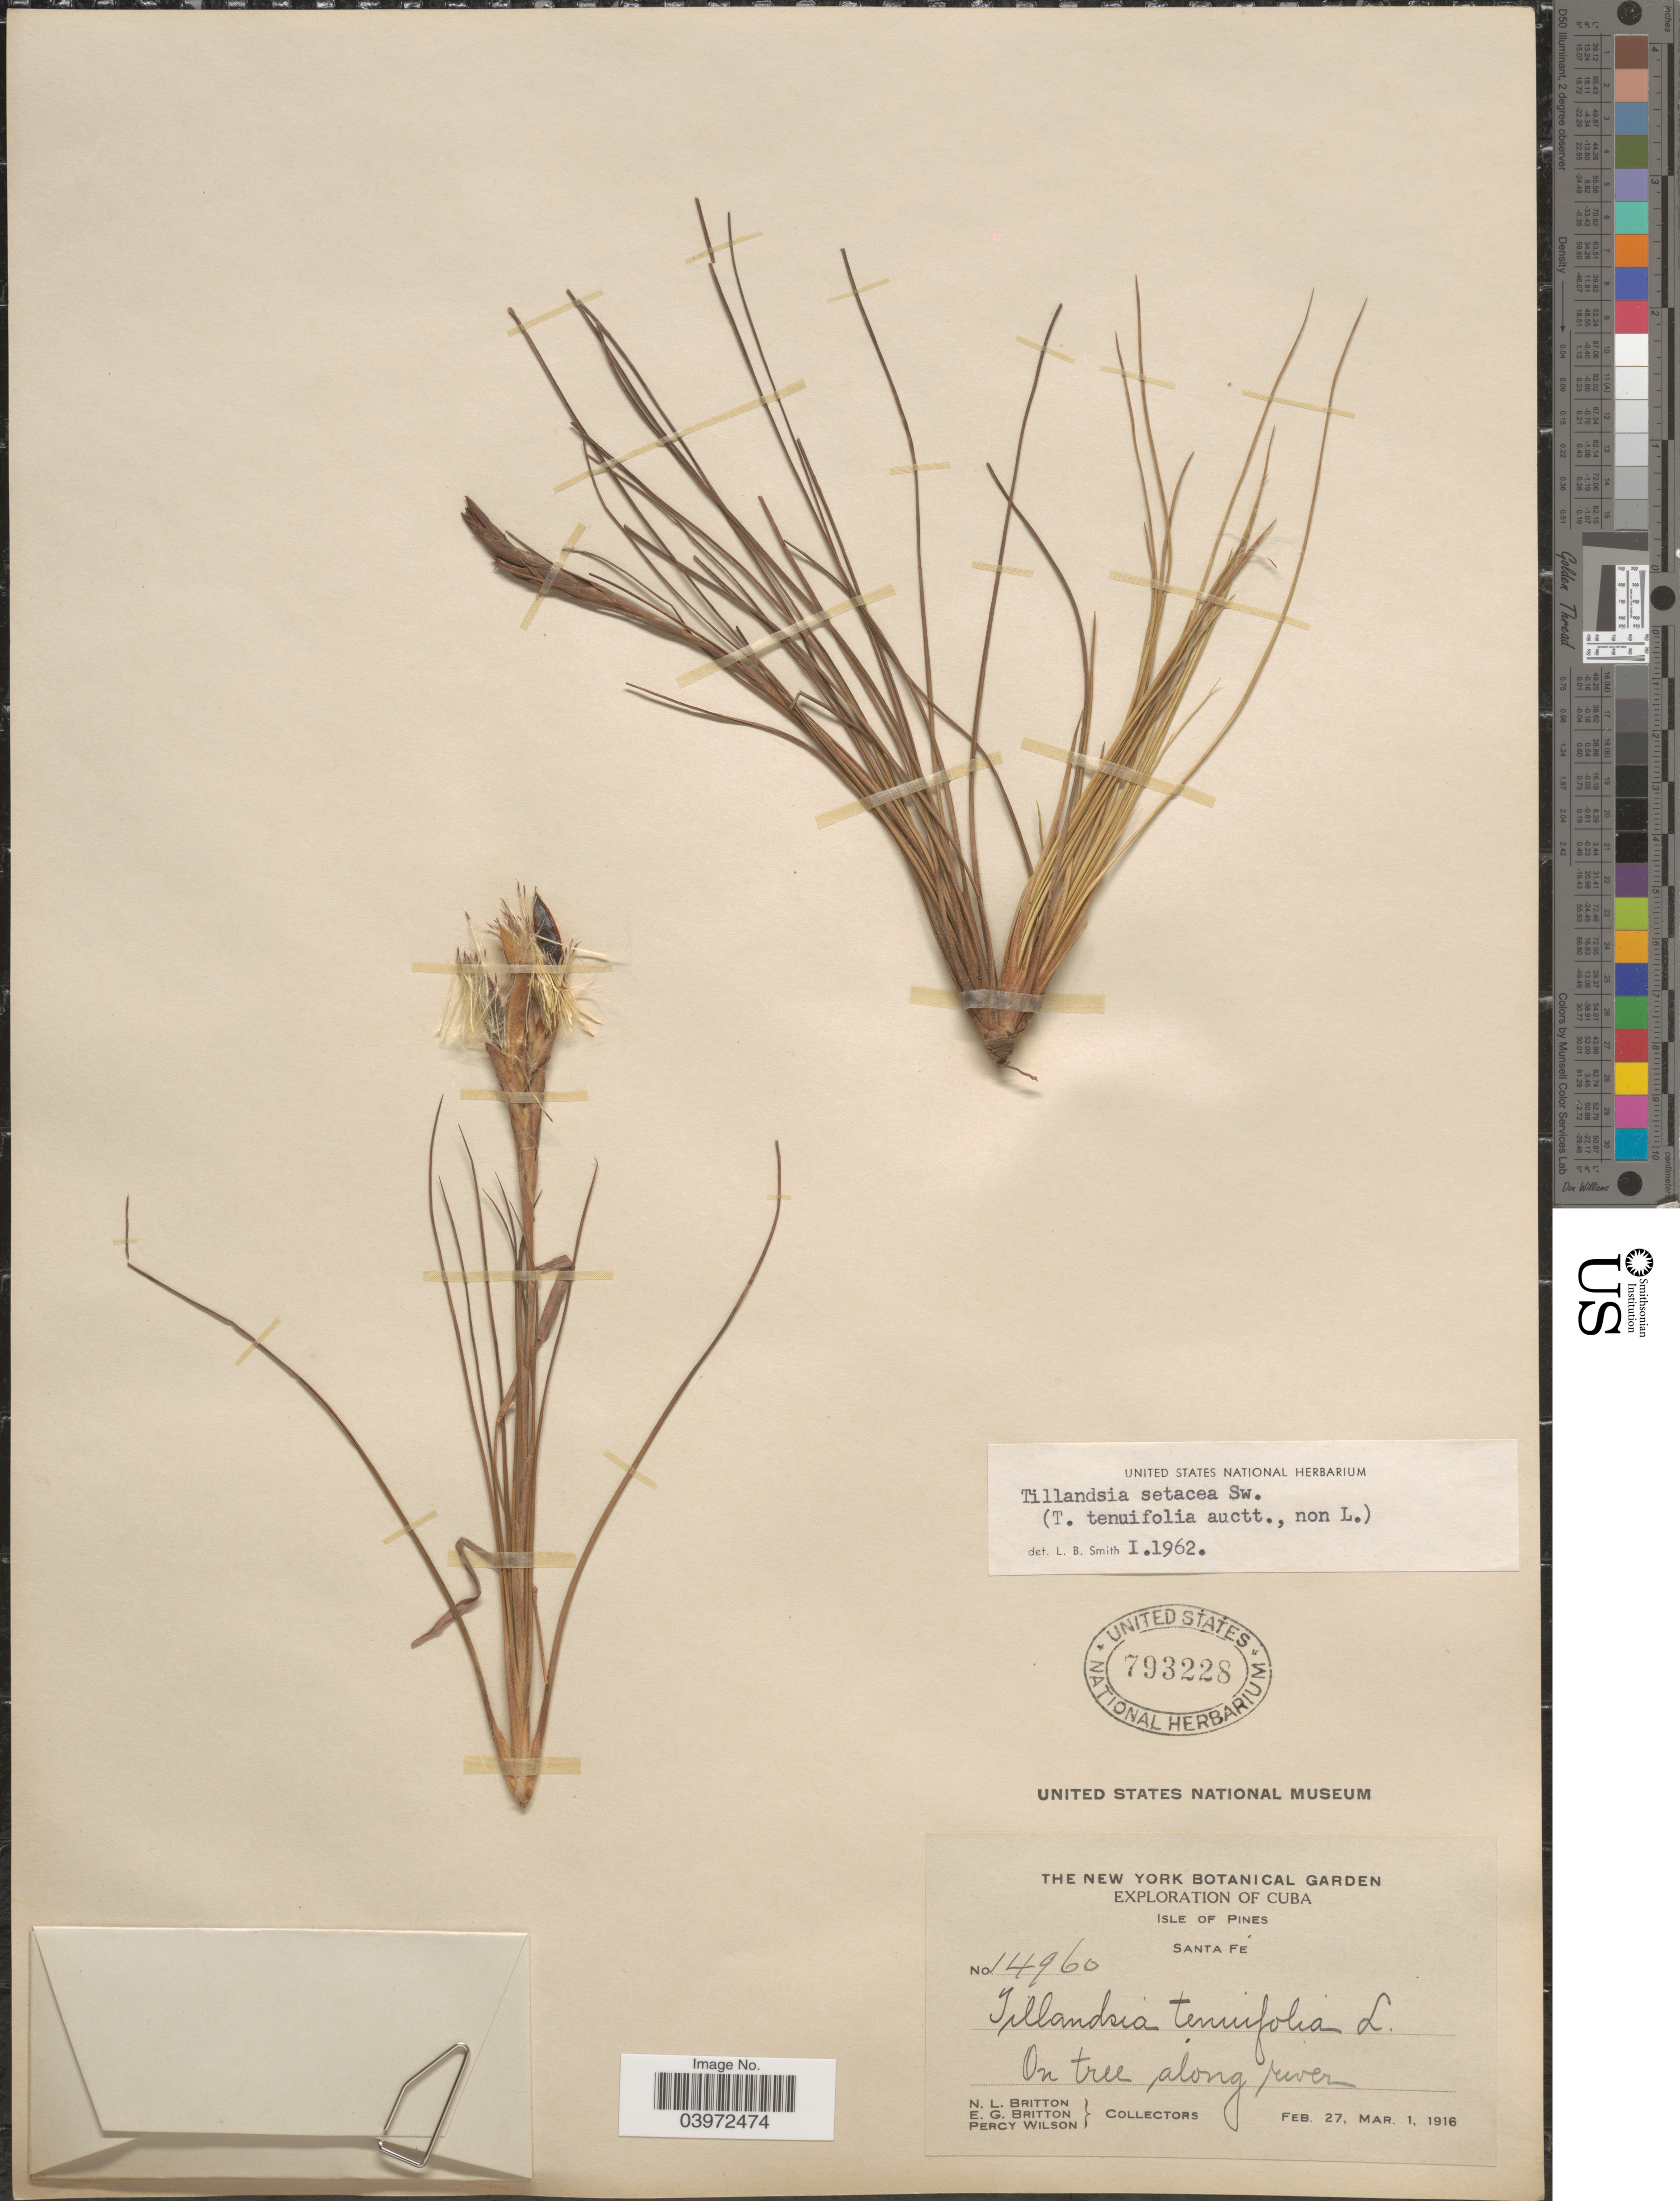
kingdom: Plantae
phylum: Tracheophyta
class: Liliopsida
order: Poales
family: Bromeliaceae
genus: Tillandsia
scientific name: Tillandsia setacea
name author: Sw.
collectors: Mrs. N. L. Britton, E. G. Britton & P. Wilson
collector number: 14960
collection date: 1916-02-27/1916-03-01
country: Cuba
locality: Isle of Pines. Santa Fé. On tree along river.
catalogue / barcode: US 793228